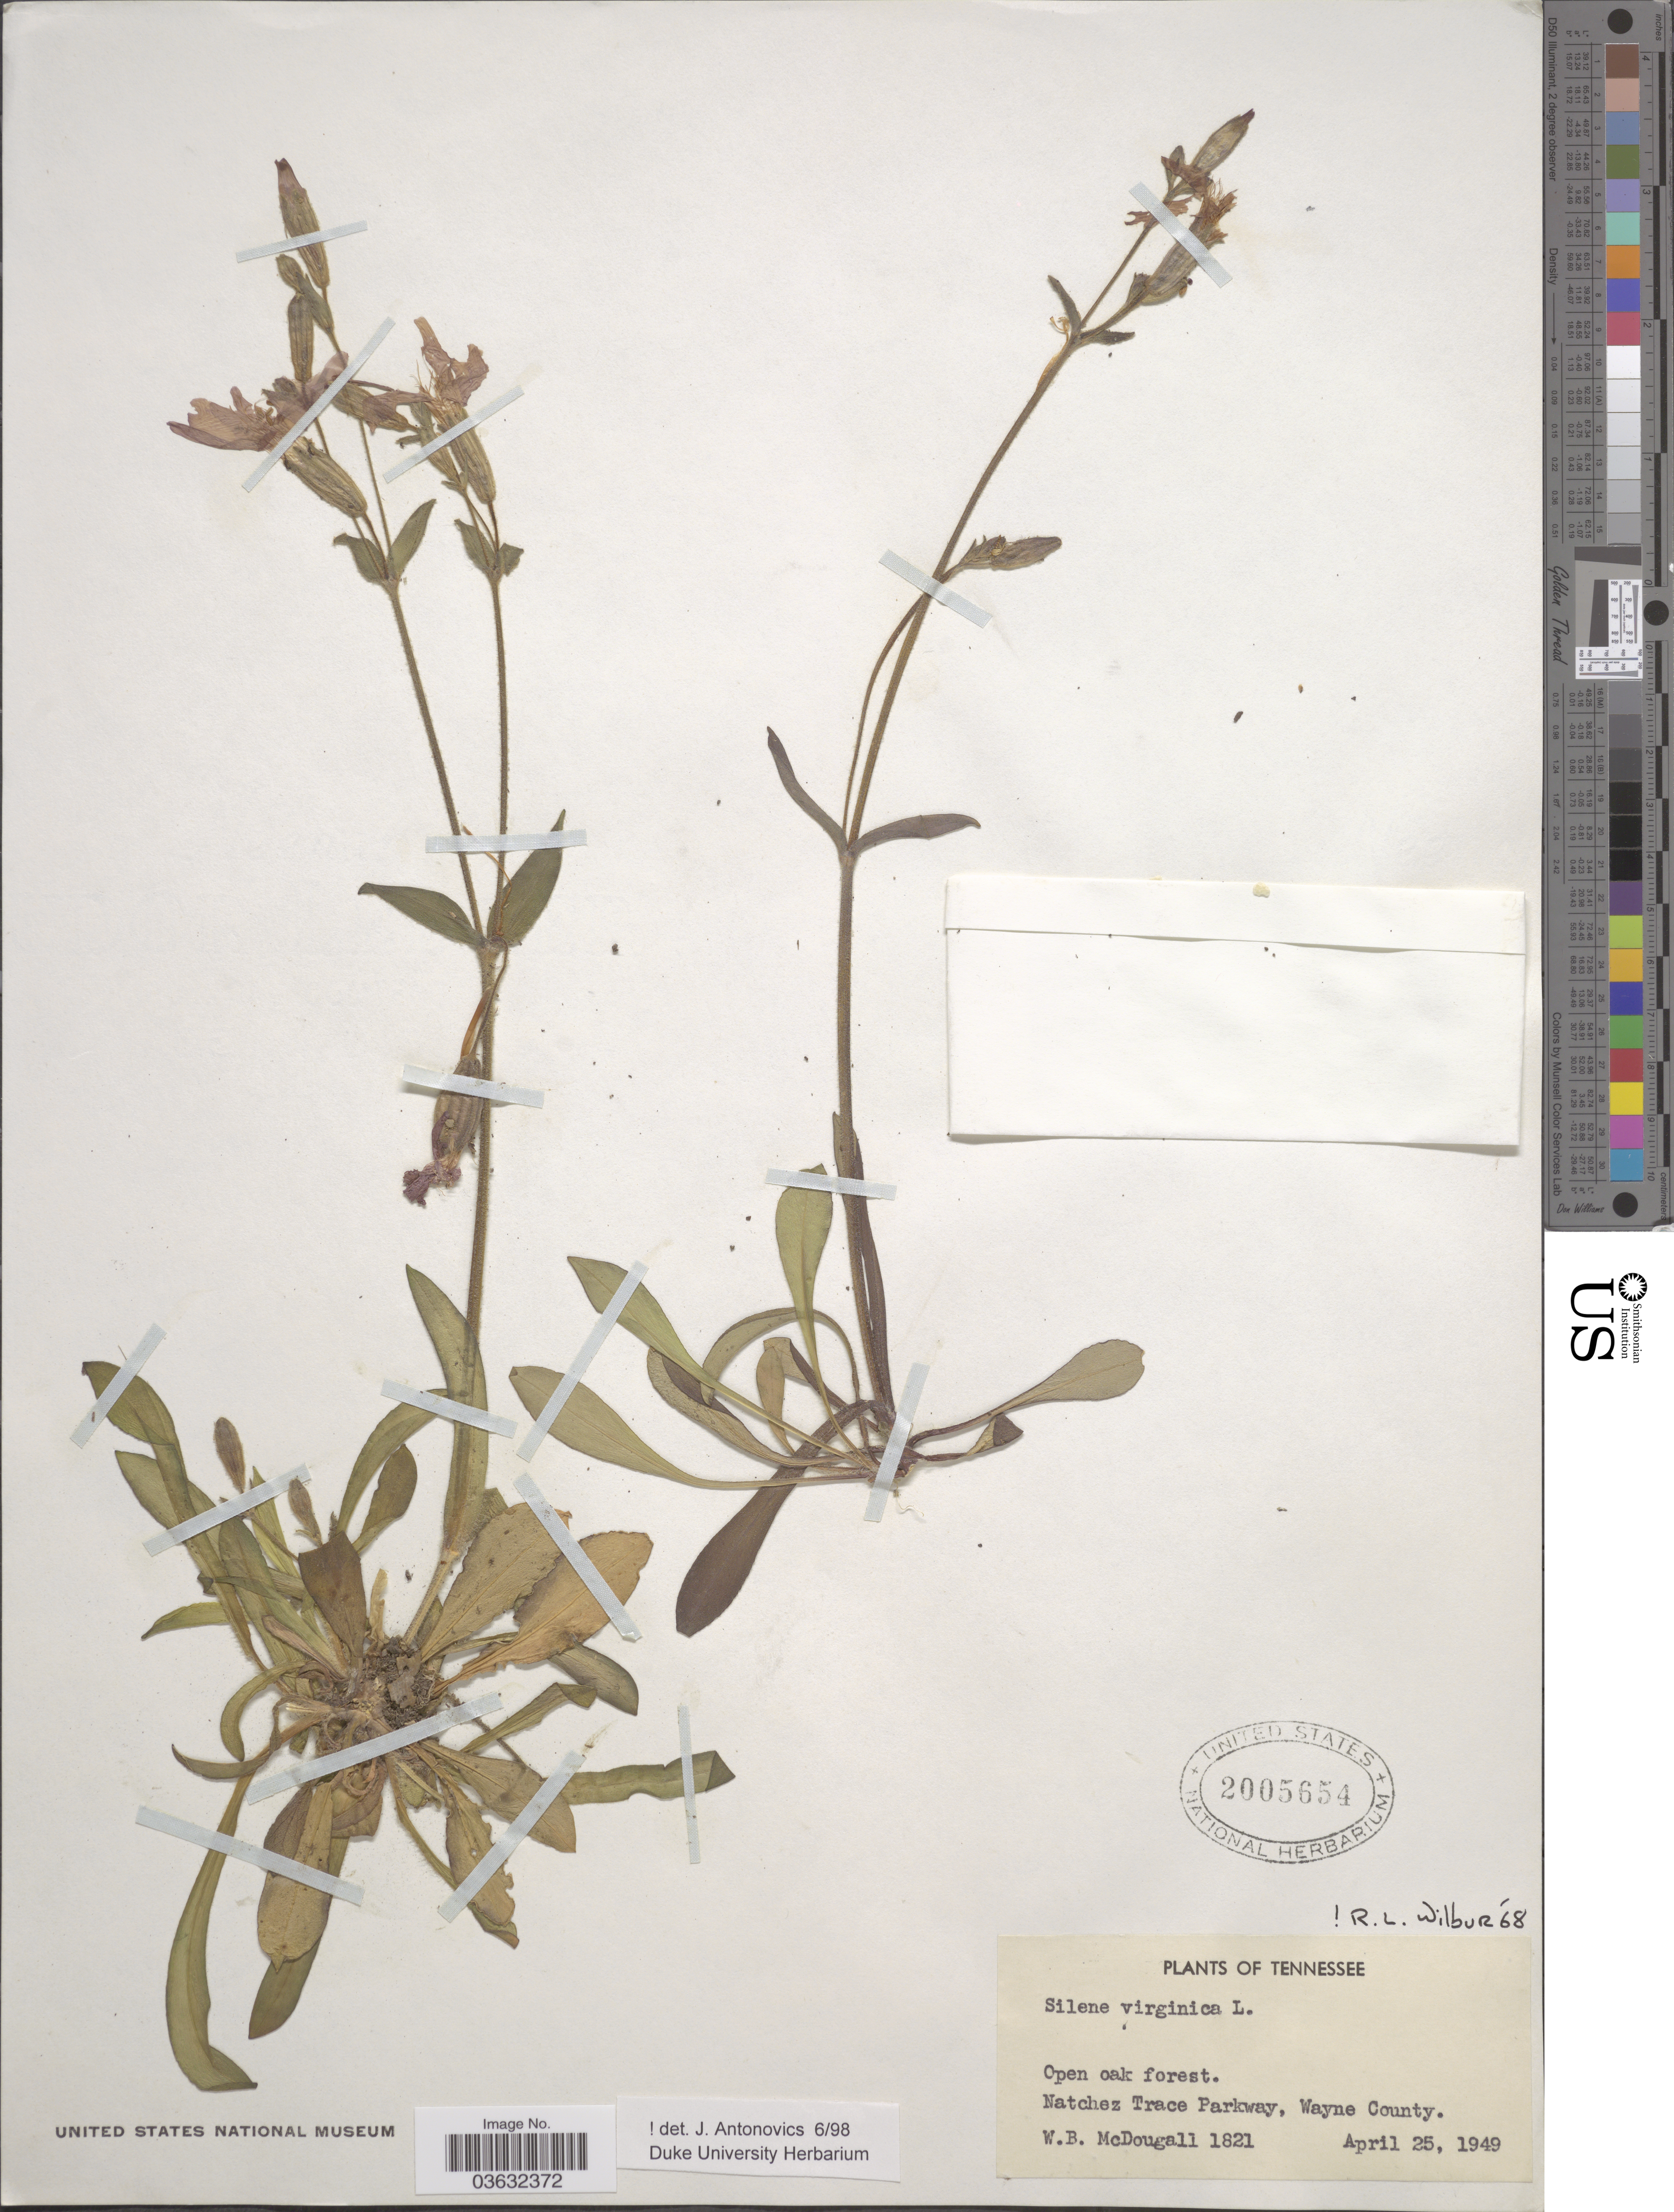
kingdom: Plantae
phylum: Tracheophyta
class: Magnoliopsida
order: Caryophyllales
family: Caryophyllaceae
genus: Silene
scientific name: Silene virginica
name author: L.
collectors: W. B. McDougall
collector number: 1821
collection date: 1949-04-25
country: United States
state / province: Tennessee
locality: Natchez Trace Parkway, Wayne County.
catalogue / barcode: US 2005654